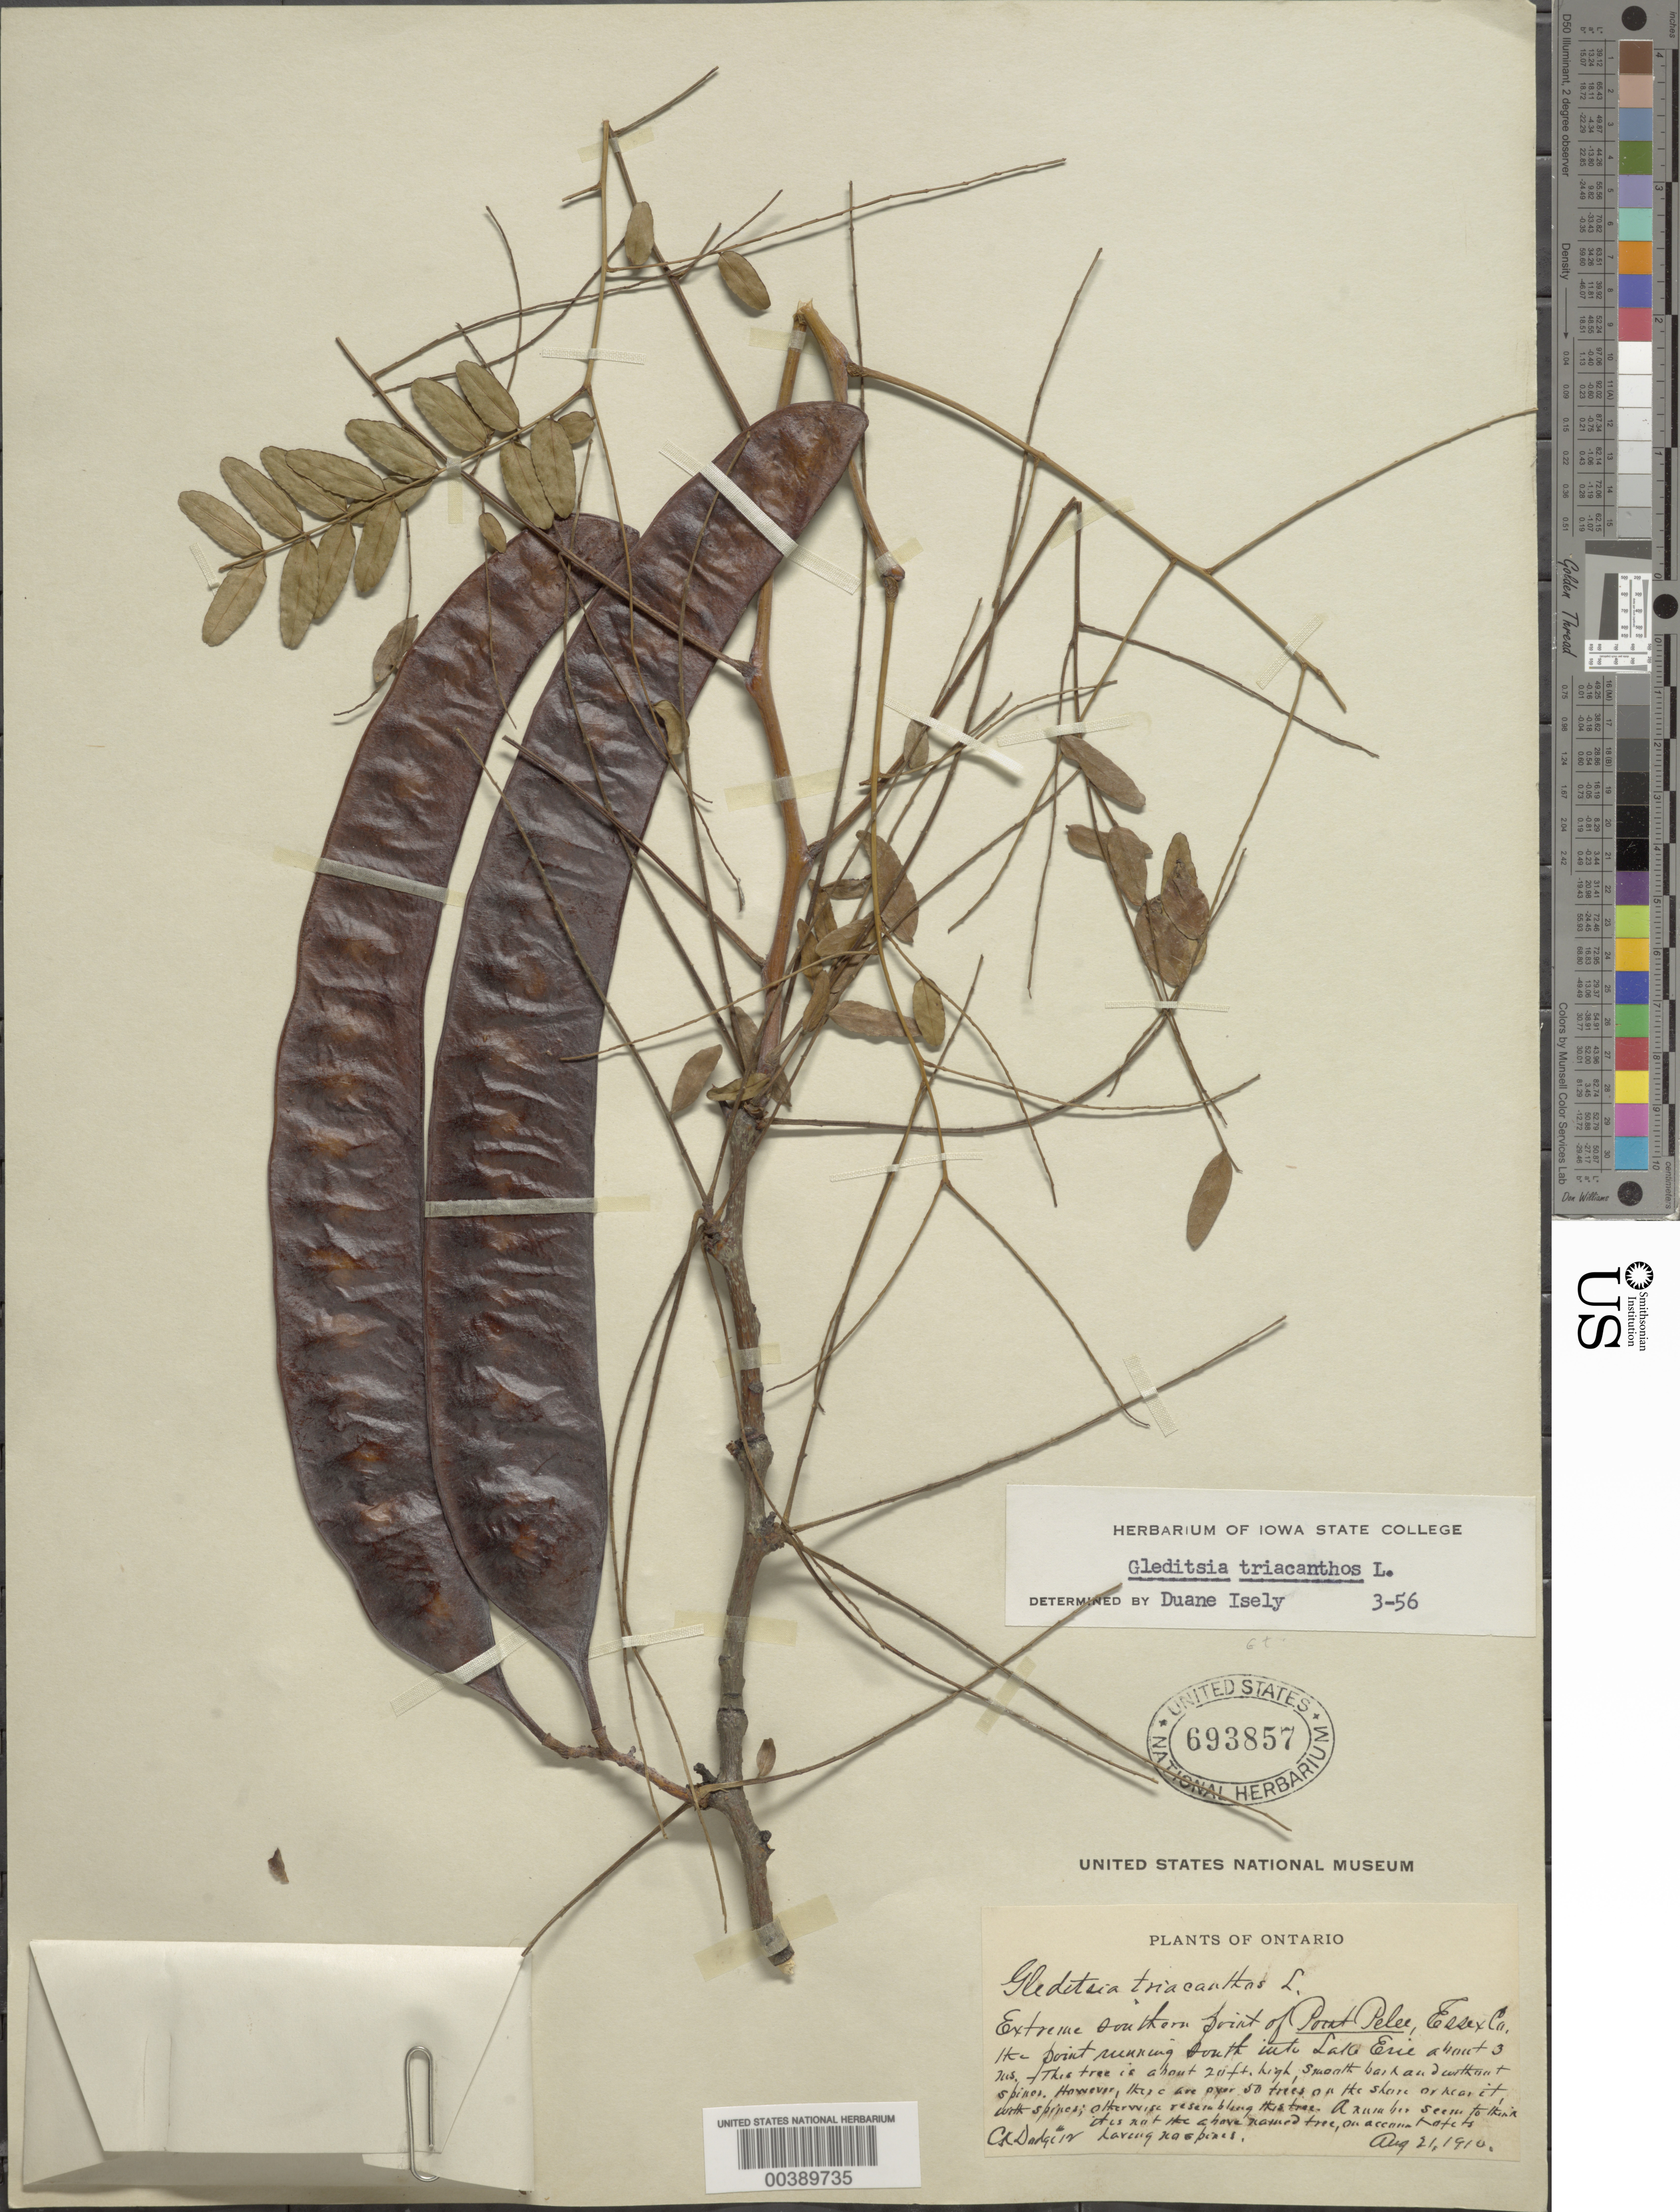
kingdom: Plantae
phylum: Tracheophyta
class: Magnoliopsida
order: Fabales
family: Fabaceae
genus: Gleditsia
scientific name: Gleditsia triacanthos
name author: L.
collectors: C. K. Dodge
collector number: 12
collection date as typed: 21 Aug 1910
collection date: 1910-08-21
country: Canada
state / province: Ontario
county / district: Essex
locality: Extreme southern point of point pelee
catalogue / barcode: US 693857